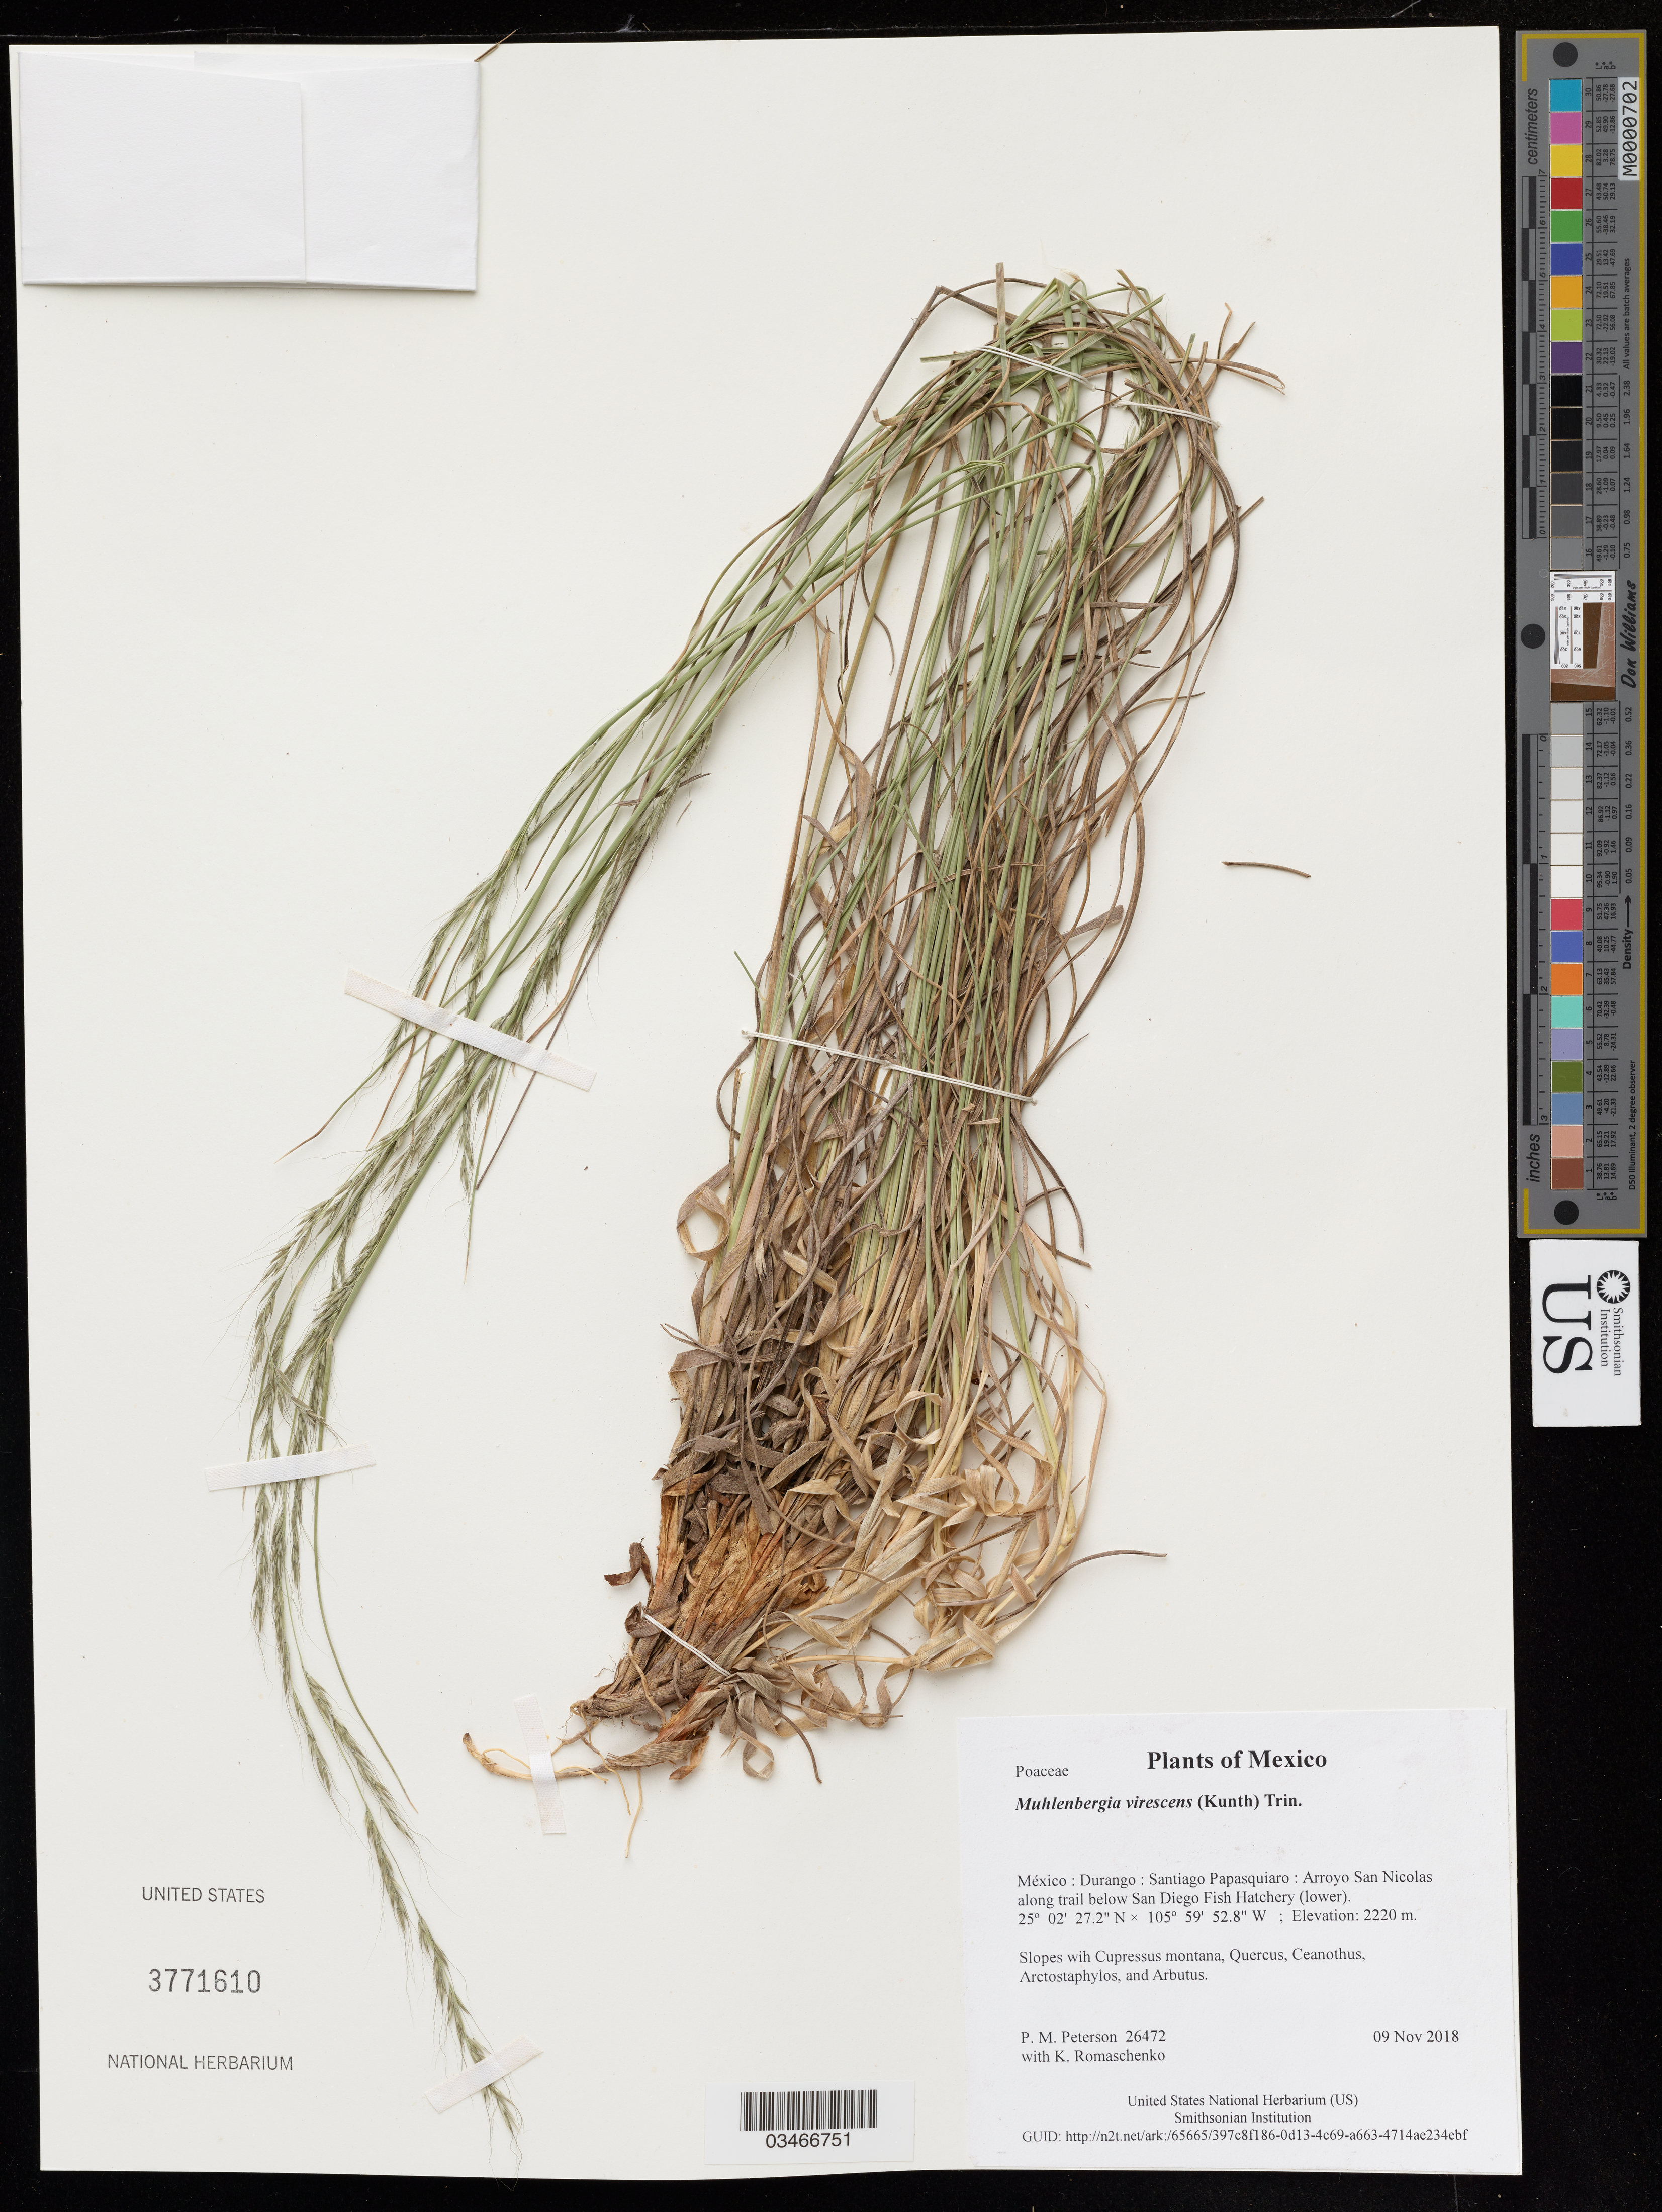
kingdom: Plantae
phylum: Tracheophyta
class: Liliopsida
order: Poales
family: Poaceae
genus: Muhlenbergia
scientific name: Muhlenbergia virescens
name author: (Kunth) Trin.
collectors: P. M. Peterson & K. Romaschenko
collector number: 26472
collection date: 2018-11-09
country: México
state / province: Durango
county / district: Santiago Papasquiaro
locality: Arroyo San Nicolas along trail below San Diego Fish Hatchery (lower)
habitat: Slopes wih Cupressus montana, Quercus, Ceanothus, Arctostaphylos, and Arbutus.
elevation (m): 2220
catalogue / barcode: US 3771610